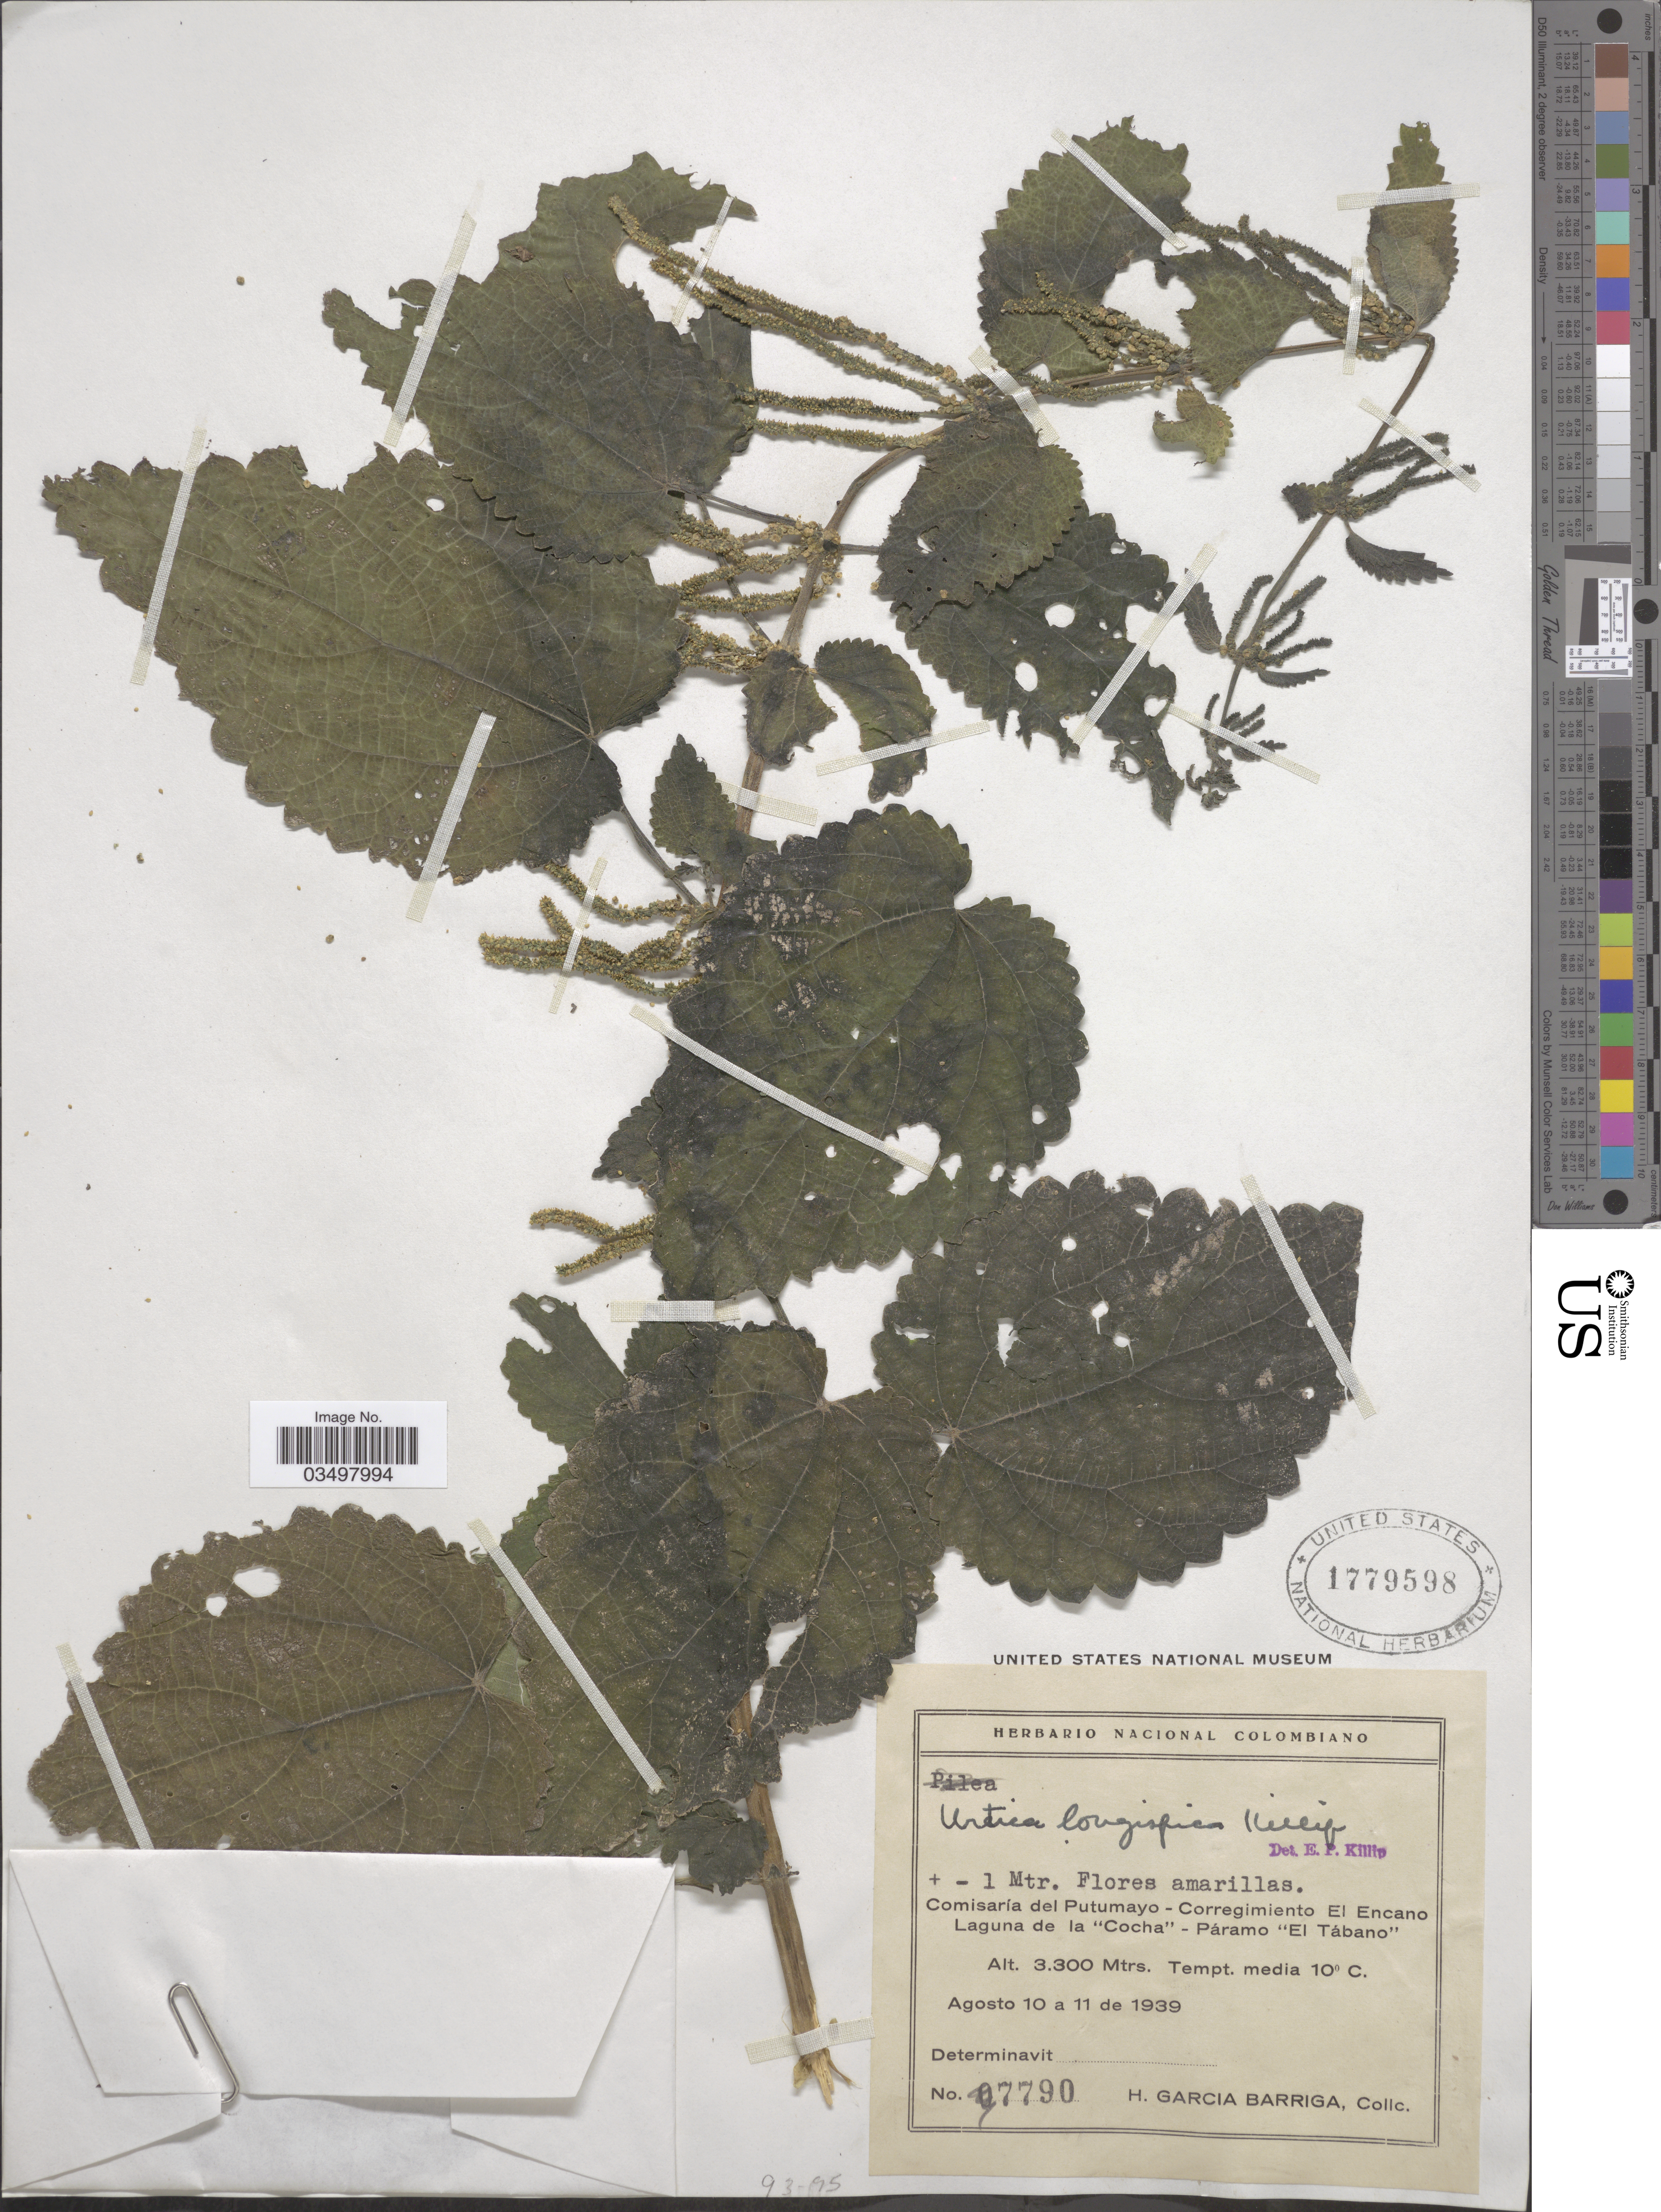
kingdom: Plantae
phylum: Tracheophyta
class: Magnoliopsida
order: Rosales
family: Urticaceae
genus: Urtica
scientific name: Urtica longispica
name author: Killip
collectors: H. García Barriga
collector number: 7790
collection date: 1939-08-10/1939-08-11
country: Colombia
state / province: Putumayo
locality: Comisaría del Putumayo - Corregimiento El Encano Laguna de la 'Cocha' - Páramo 'El Tábano'.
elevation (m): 3300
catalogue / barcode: US 1779598